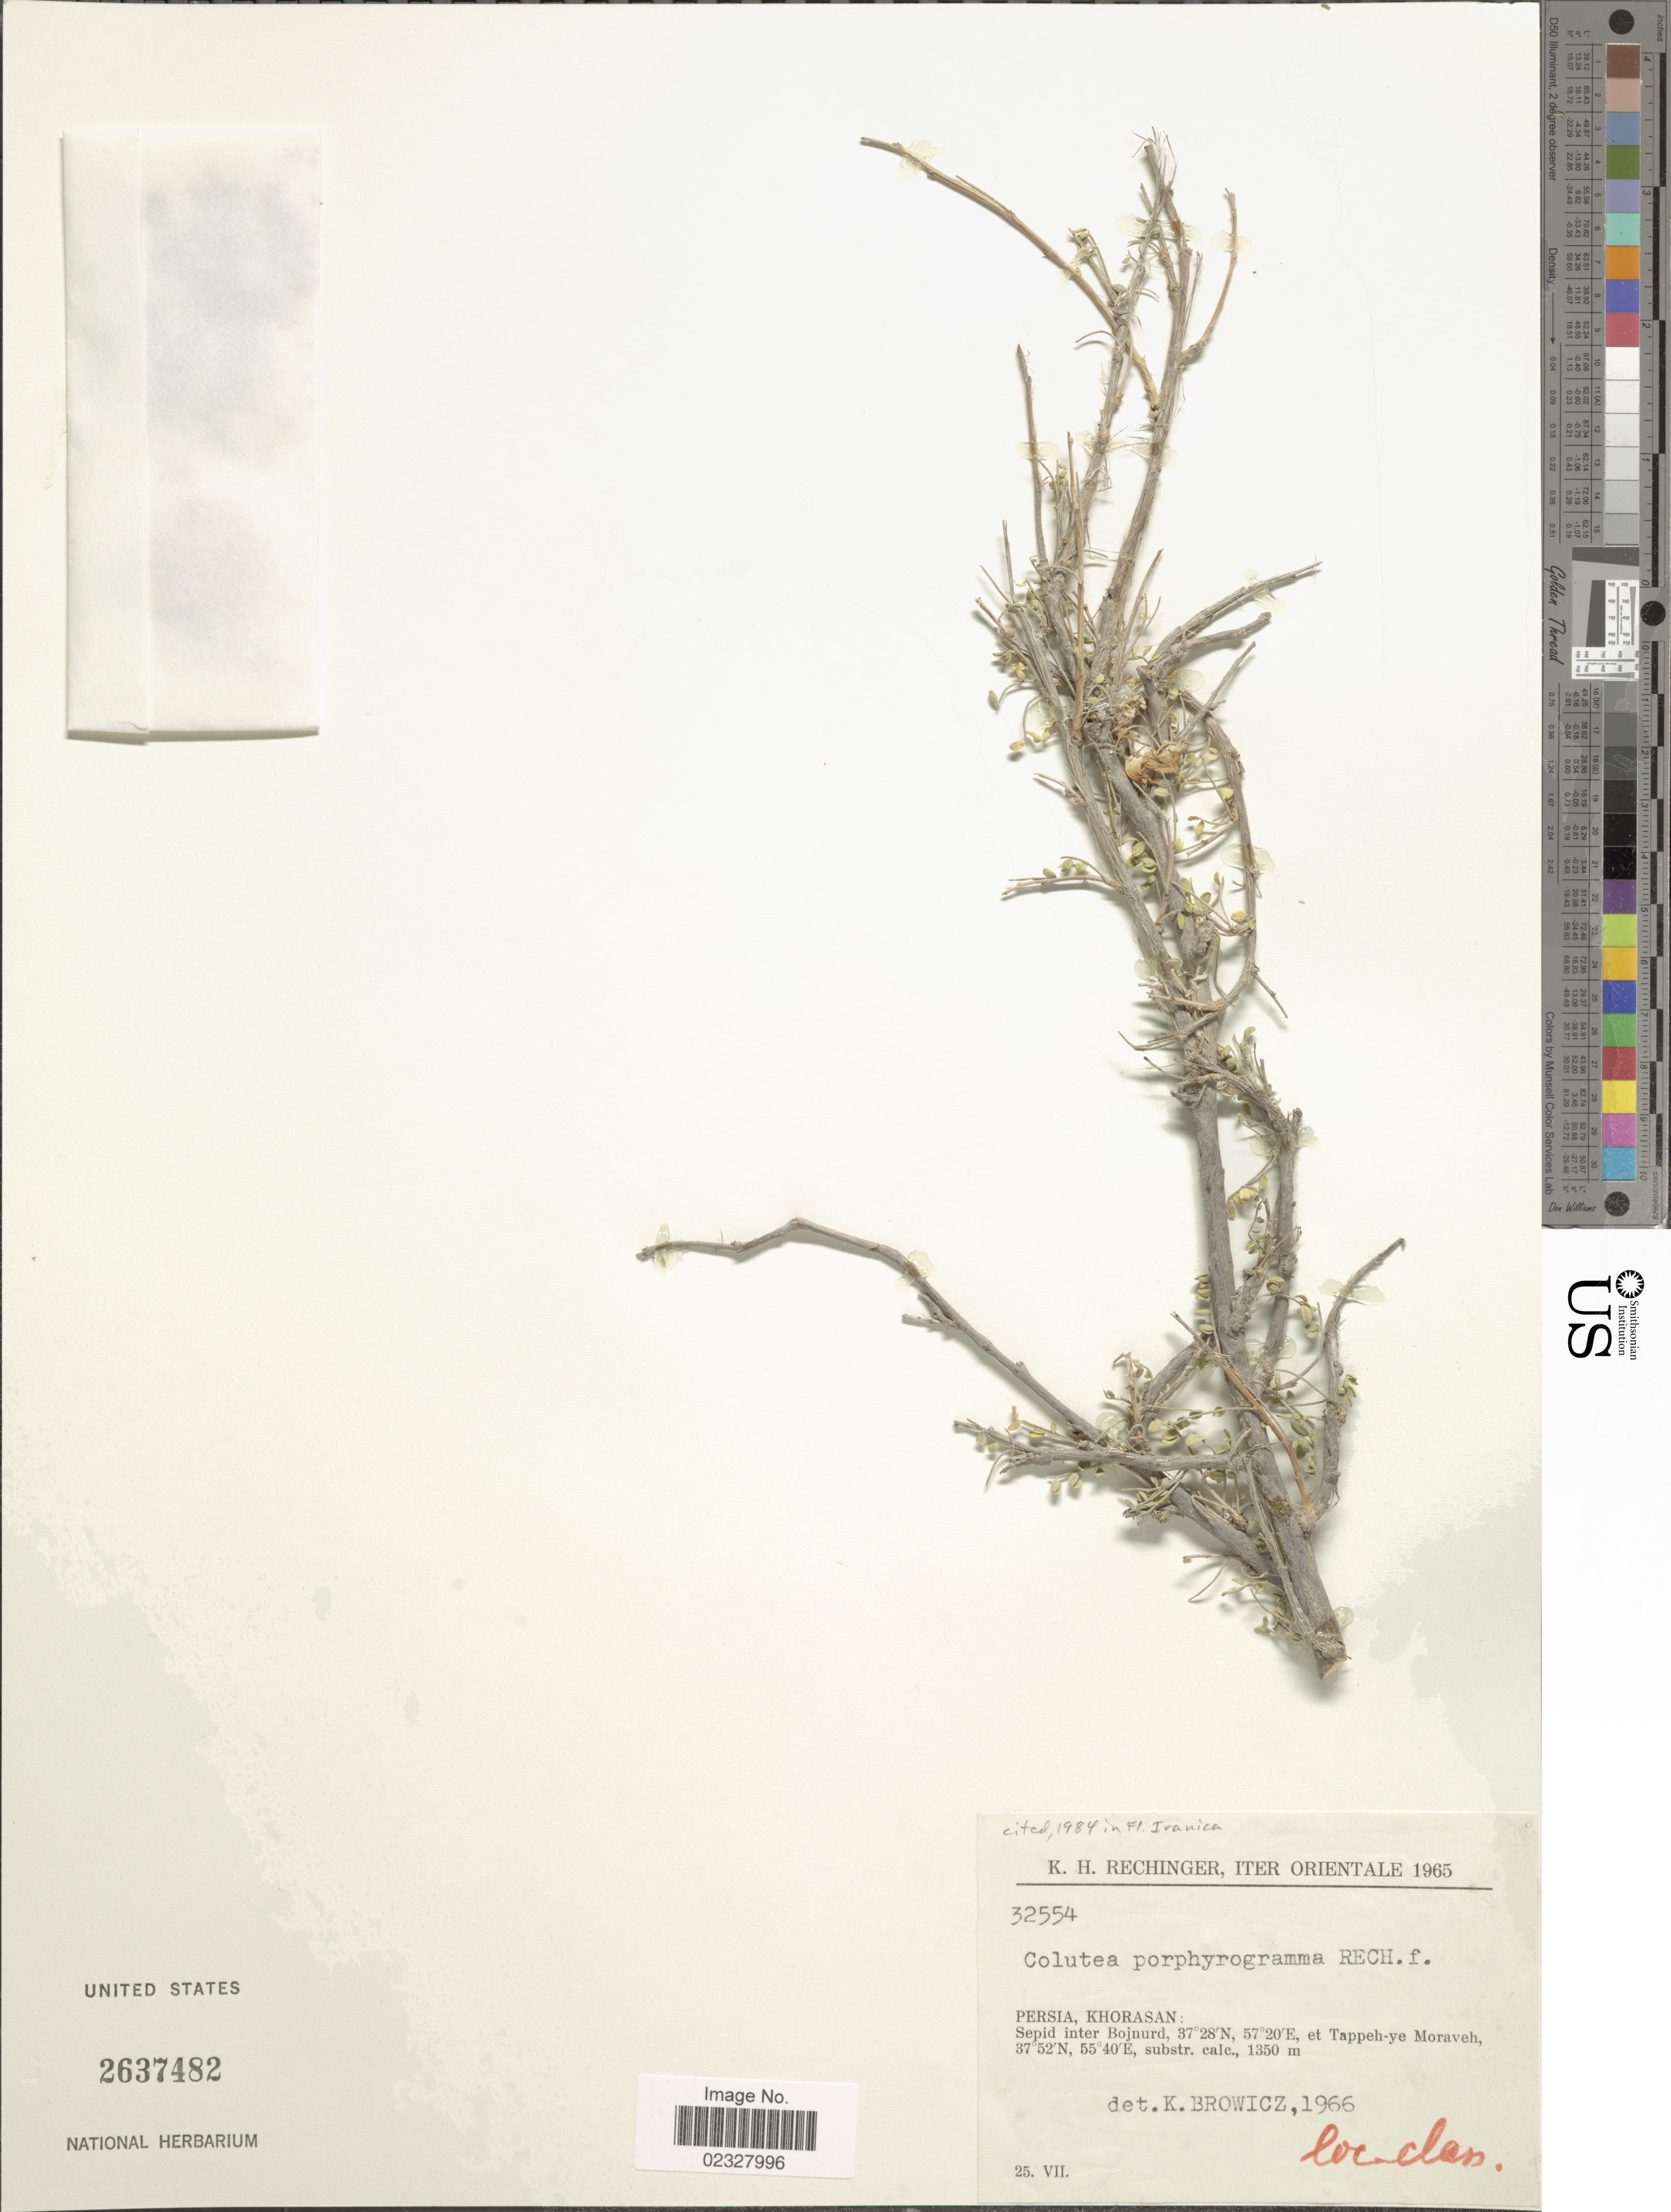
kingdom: Plantae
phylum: Tracheophyta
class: Magnoliopsida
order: Fabales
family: Fabaceae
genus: Colutea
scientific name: Colutea prophyrogramma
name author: Rech. f.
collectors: K. H. Rechinger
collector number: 32554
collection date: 1965-07-25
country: Iran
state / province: Khorasan [obsolete]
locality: Orientale, Persia, Khorasan: Sepid intern Bojnurd et Tappeh-ye Moraveh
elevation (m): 1350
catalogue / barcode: US 2637482